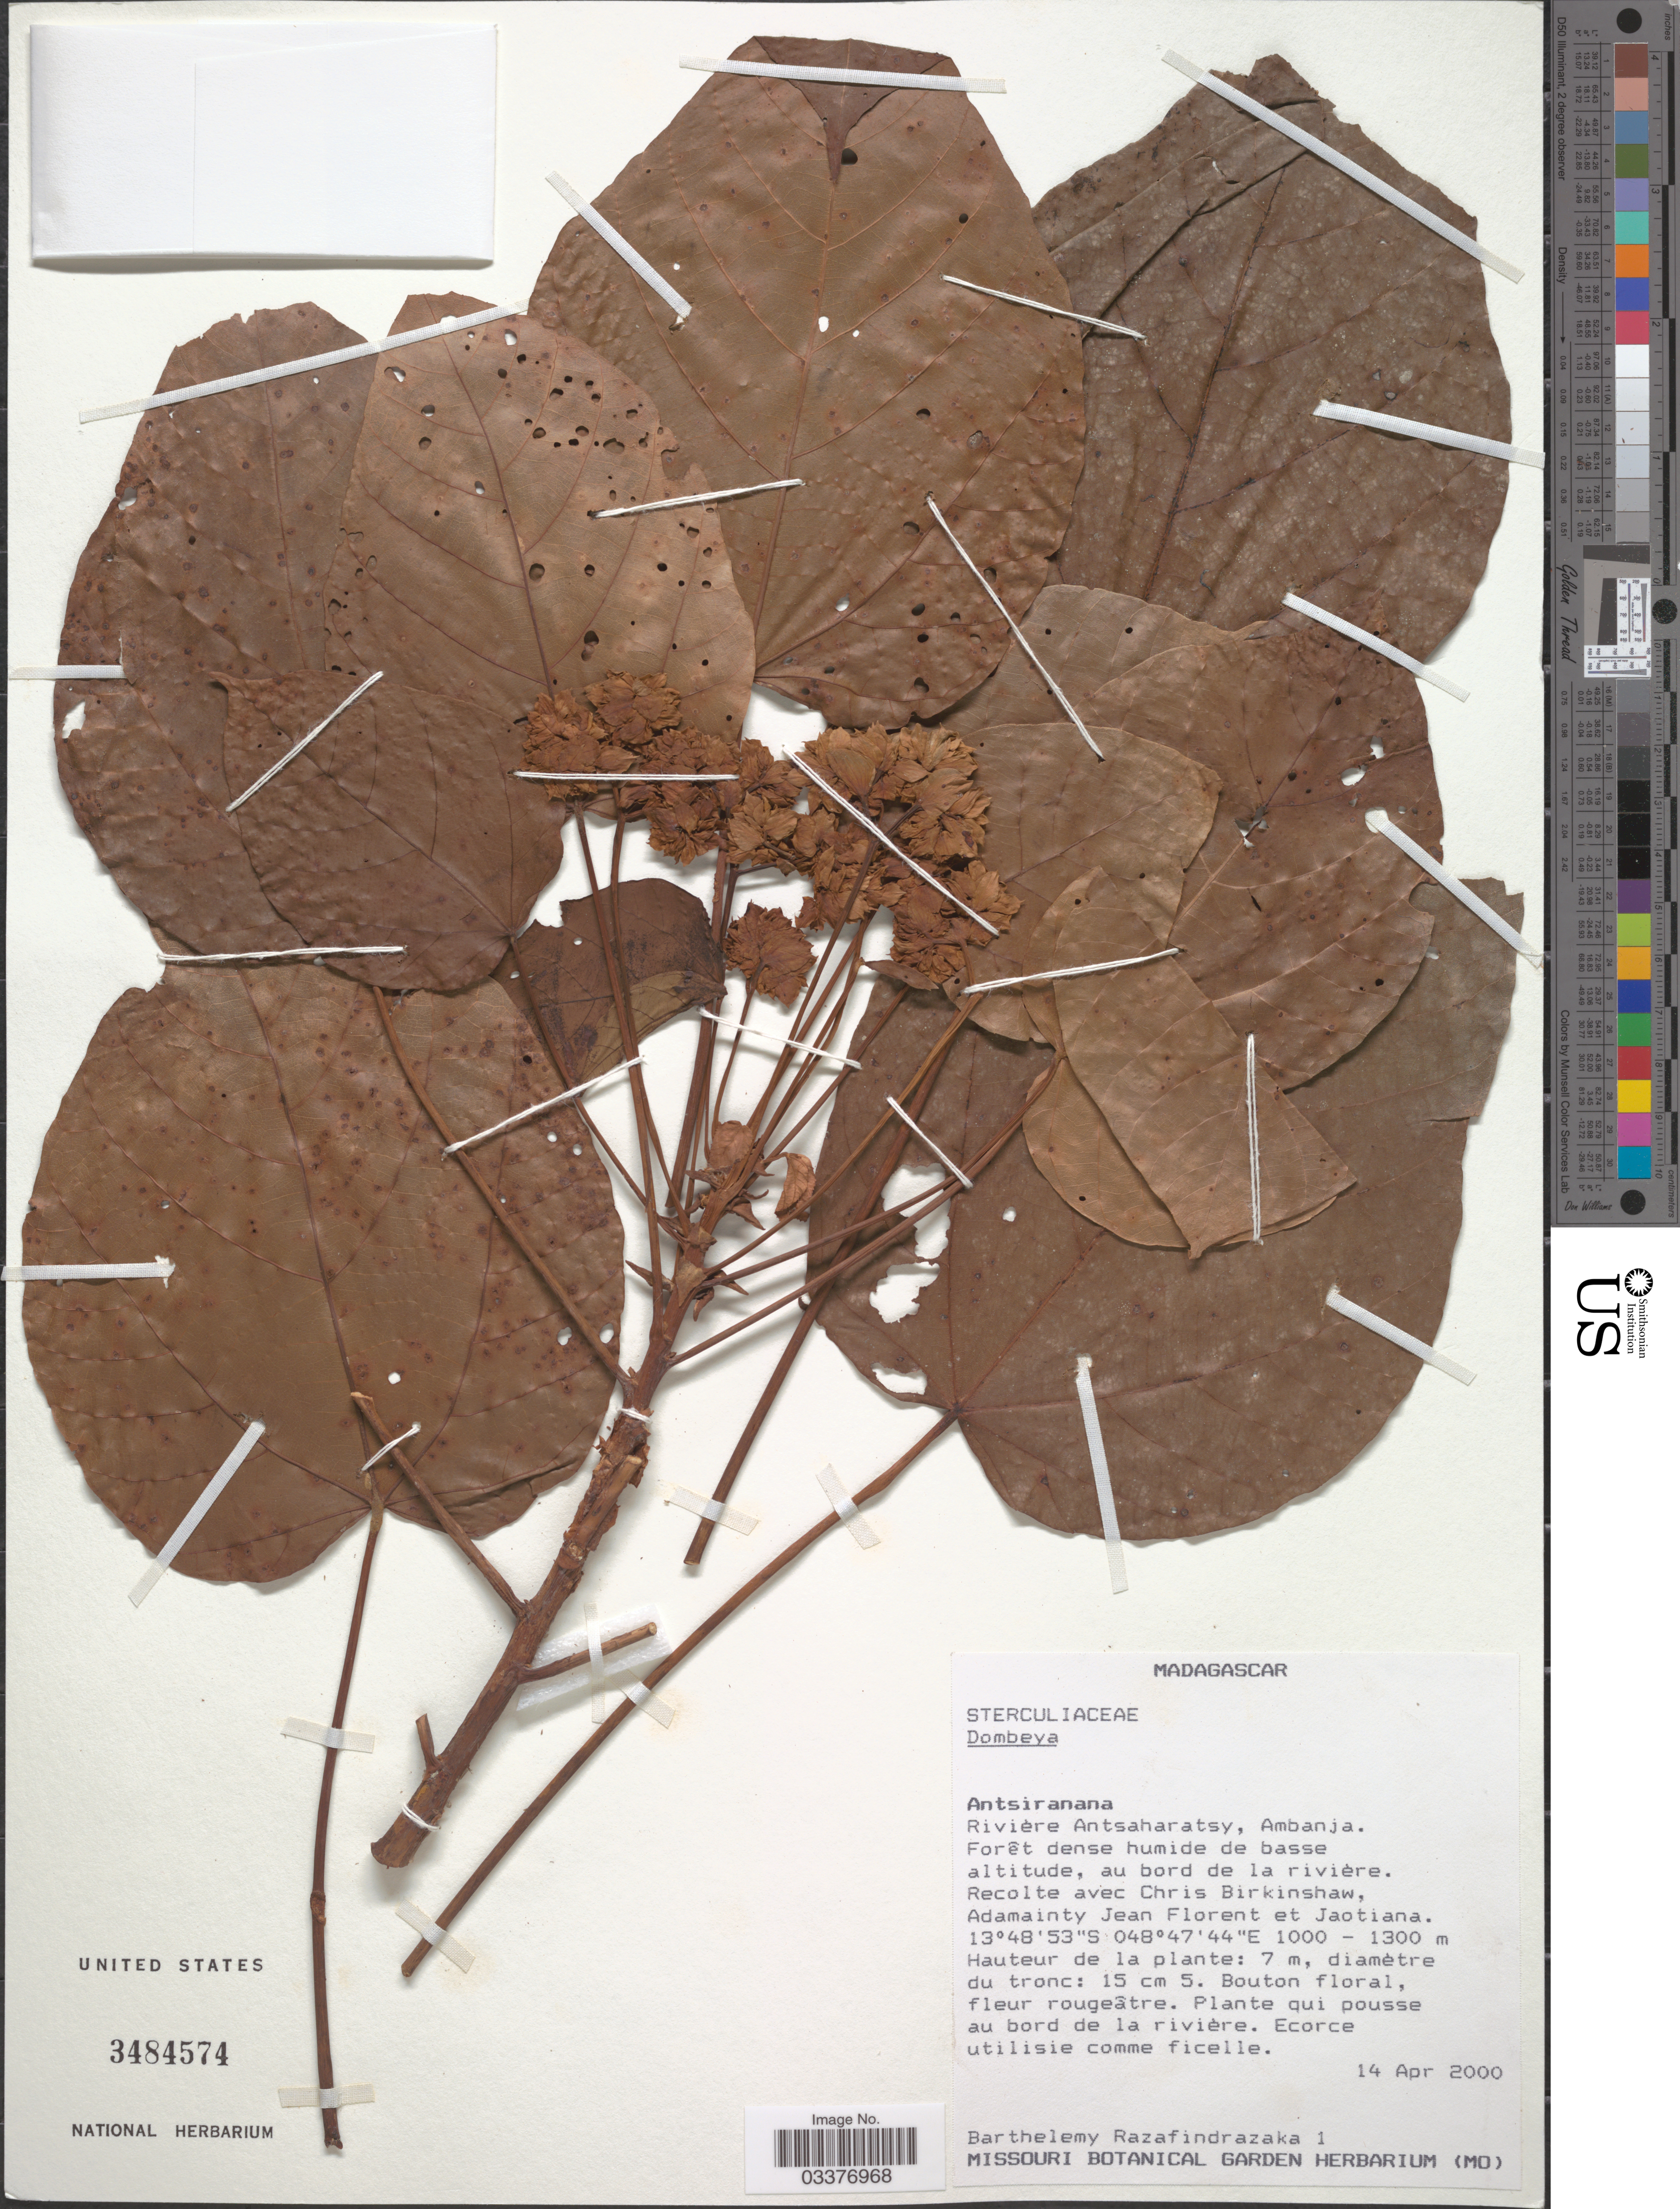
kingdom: Plantae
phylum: Tracheophyta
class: Magnoliopsida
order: Malvales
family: Malvaceae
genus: Dombeya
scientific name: Dombeya sp.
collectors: B. Razafindrazaka, C. R. Birkinshaw, A. Florent & Jaotiana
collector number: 1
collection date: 2000-04-14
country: Madagascar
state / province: Diana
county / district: Ambanja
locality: Rivière Antsaharatsy, Ambanja. Forêt dense humide de basse altitude, au bord de la rivière.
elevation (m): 1000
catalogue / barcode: US 3484574